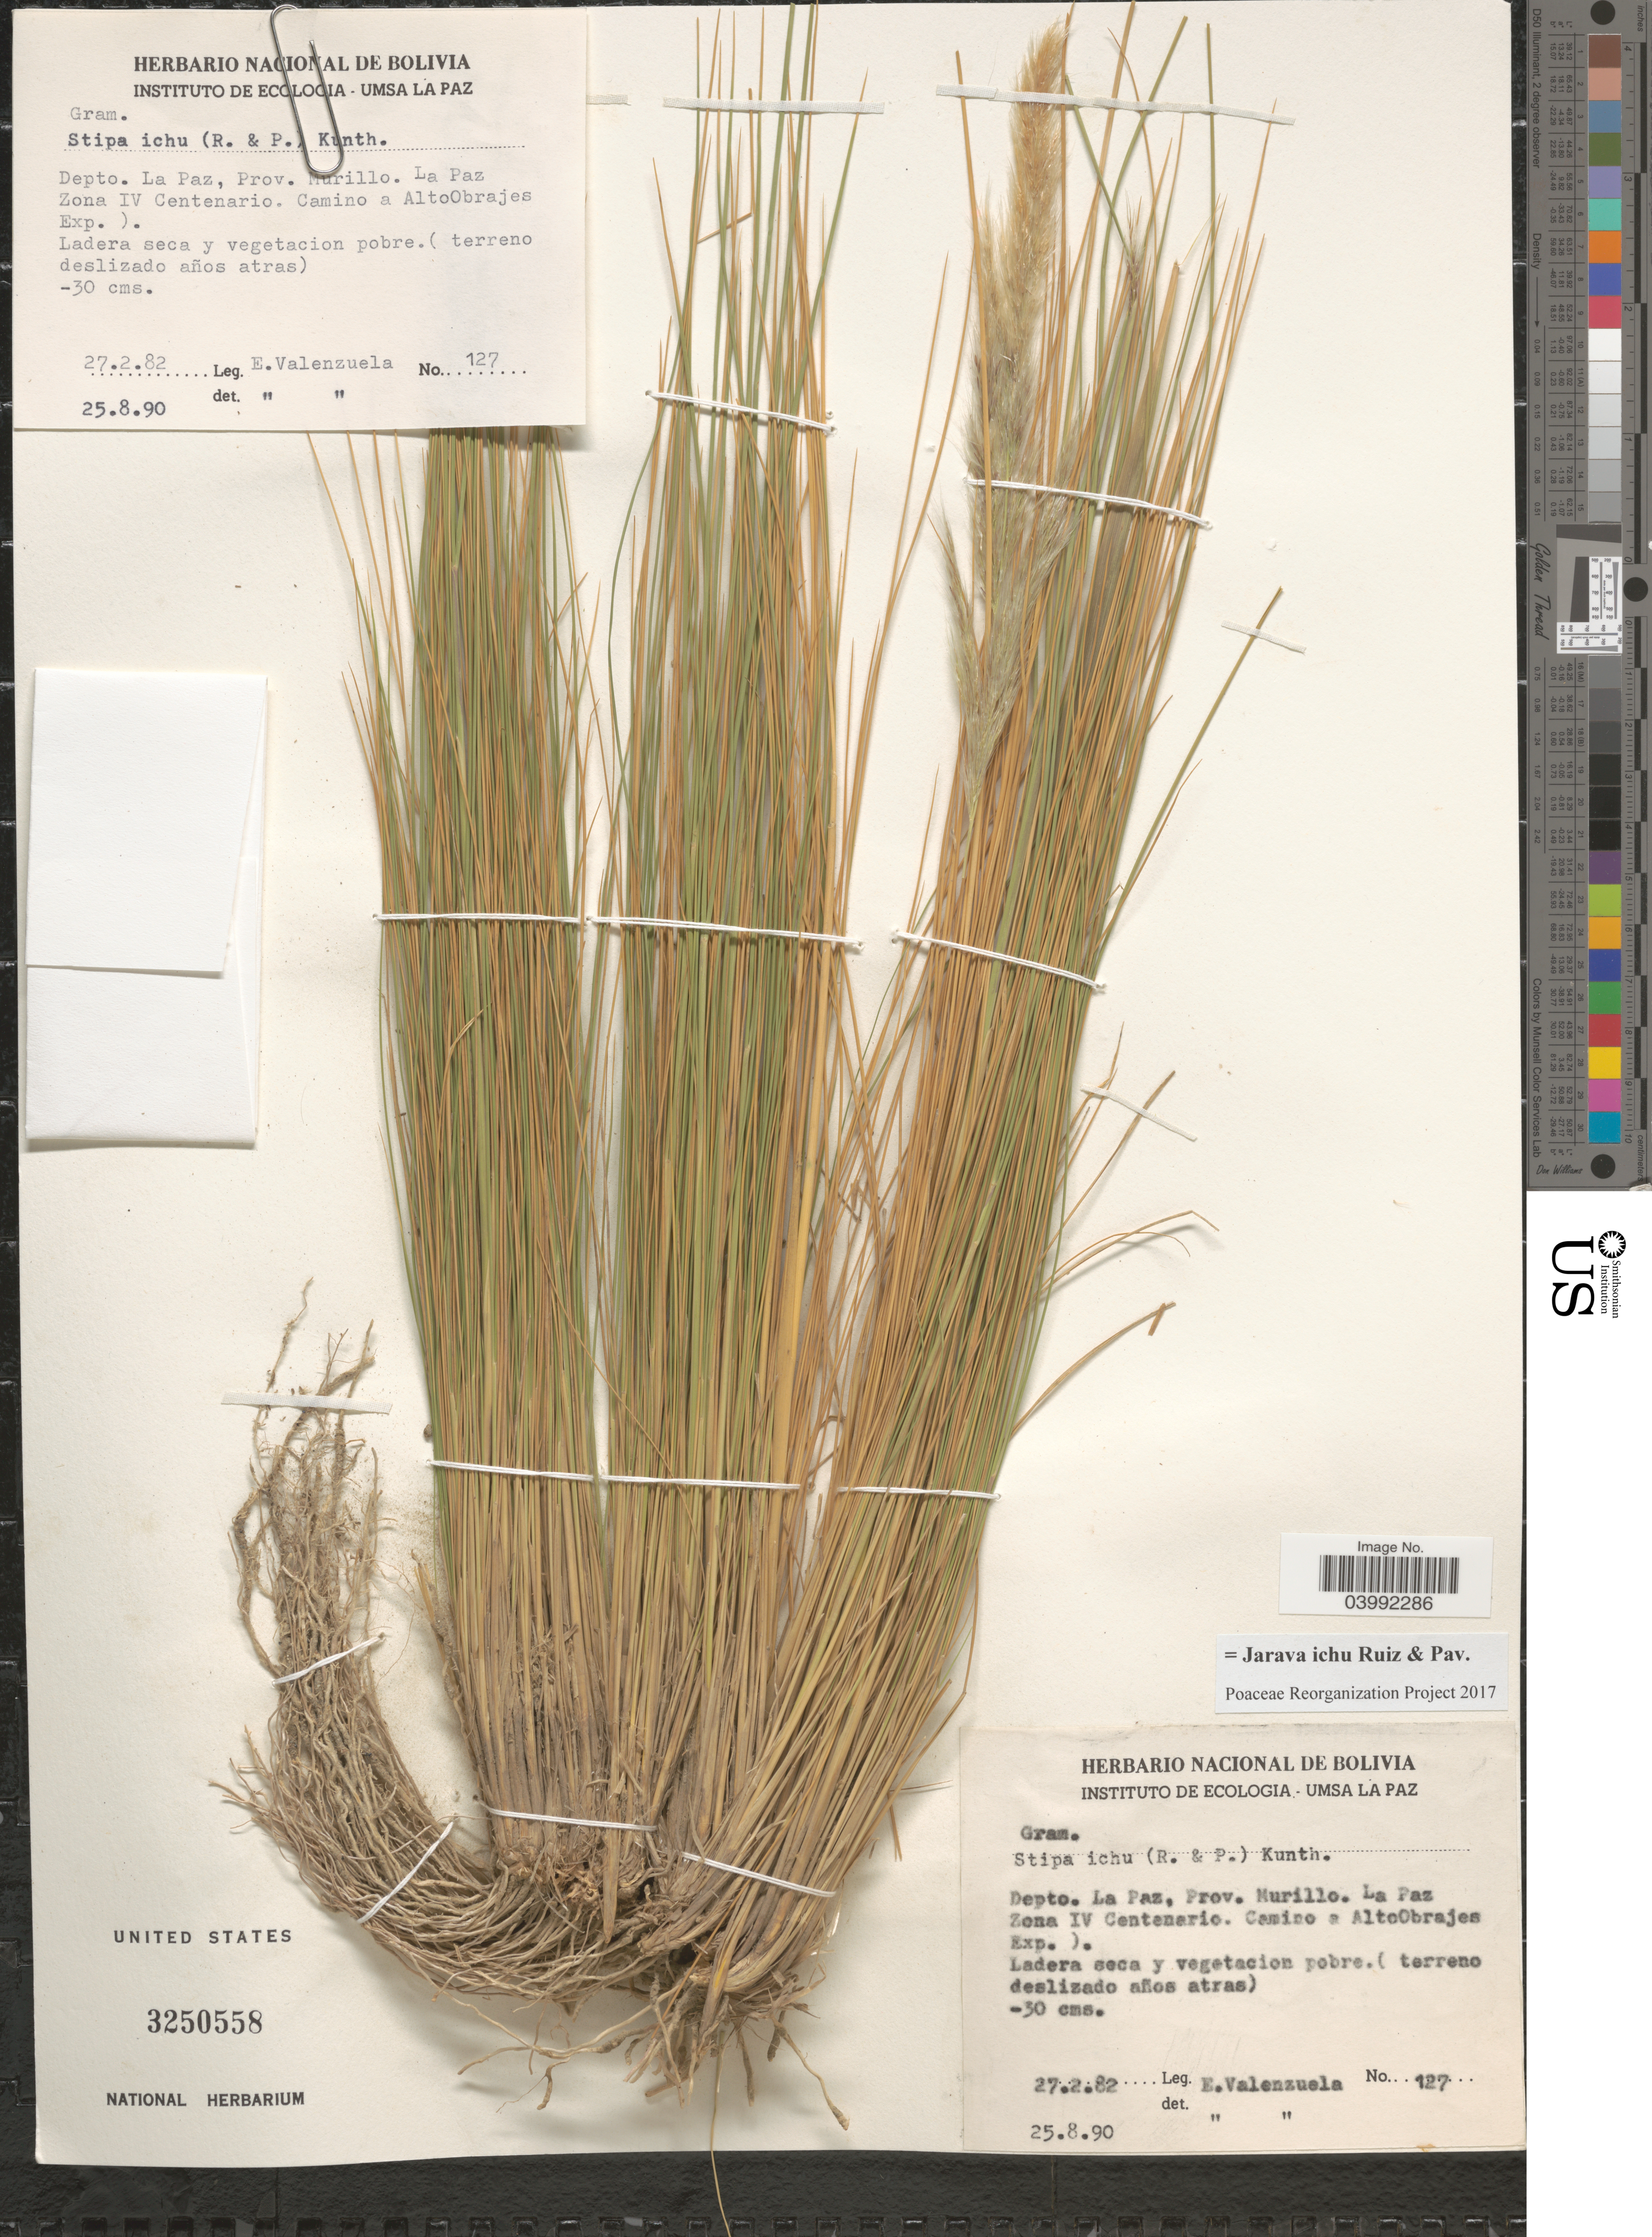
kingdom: Plantae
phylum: Tracheophyta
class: Liliopsida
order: Poales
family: Poaceae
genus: Jarava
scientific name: Jarava ichu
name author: Ruiz & Pav.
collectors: E. Valenzuela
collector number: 127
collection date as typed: Transcribed d/m/y: 27/2/82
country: Bolivia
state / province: La Paz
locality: Depto. La Paz, Prov. Murillo. La Paz Zona IV Centenario. Camino a AltoObrajes Exp. ).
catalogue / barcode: US 3250558